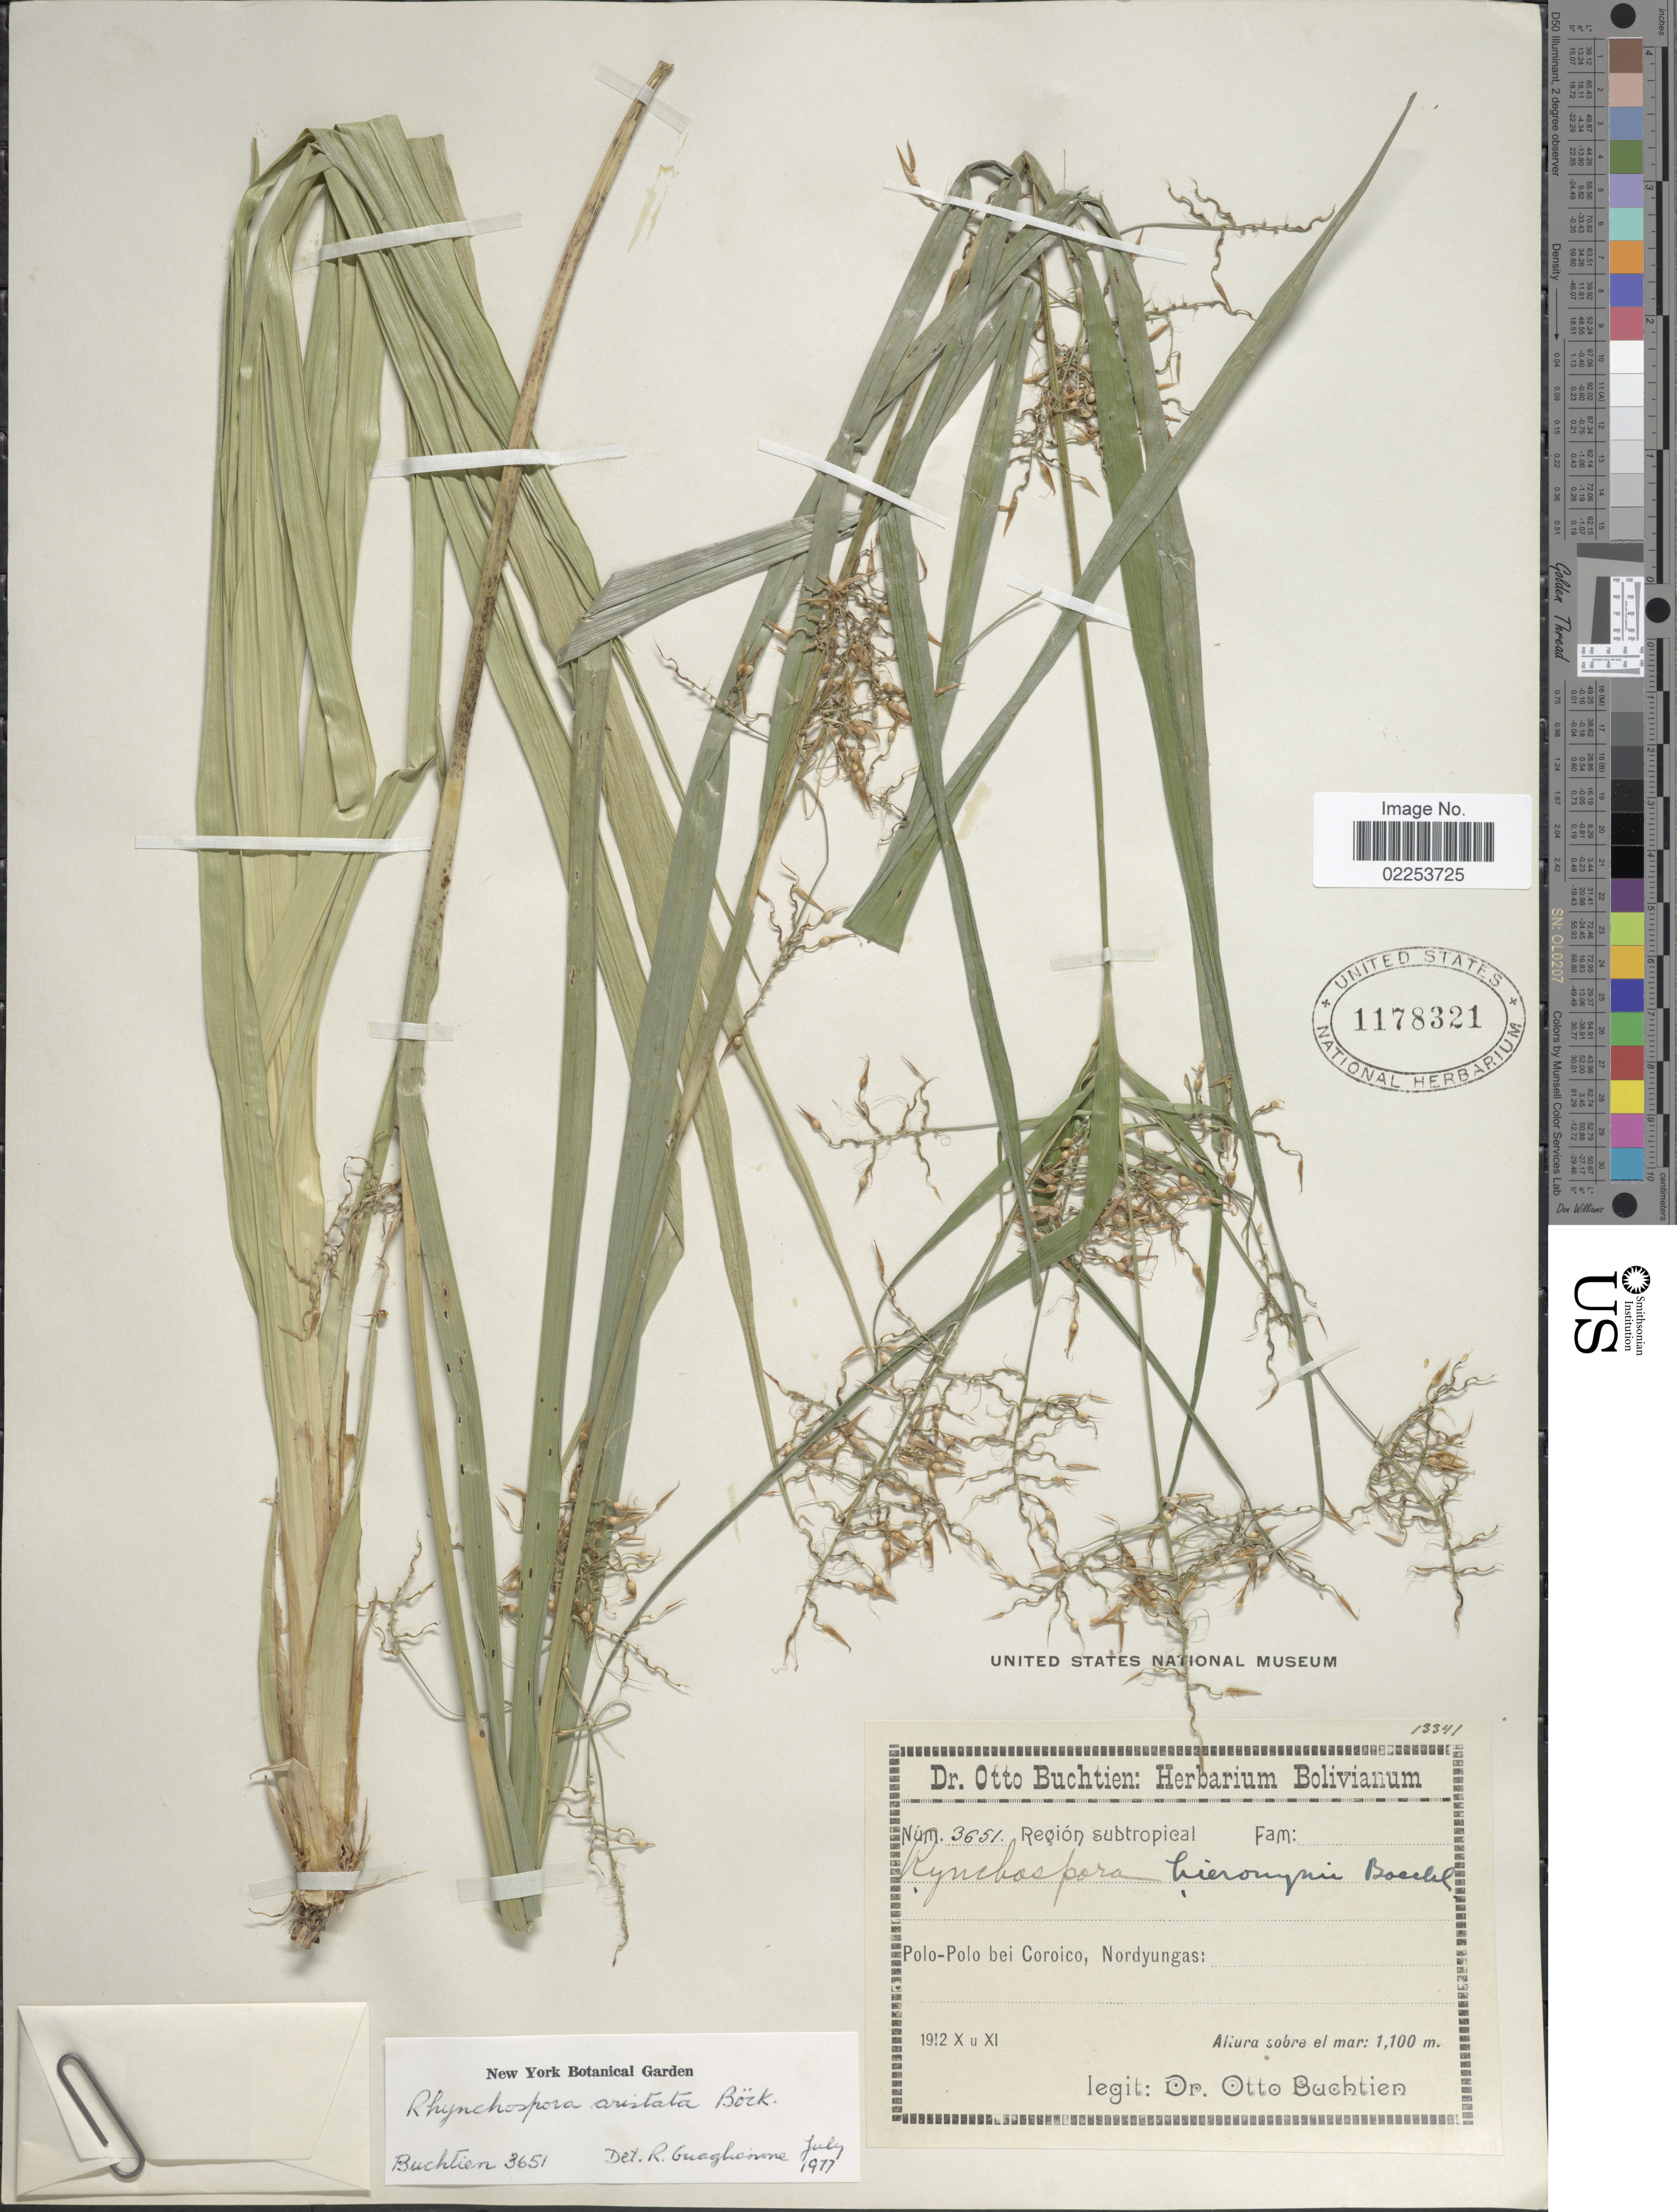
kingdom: Plantae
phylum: Tracheophyta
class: Liliopsida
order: Poales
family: Cyperaceae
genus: Rhynchospora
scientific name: Rhynchospora aristata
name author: Boeckeler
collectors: O. Buchtien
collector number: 3651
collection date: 1912-10/1912-11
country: Bolivia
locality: Polo-Polo bei Coroico, Nordyungas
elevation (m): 1100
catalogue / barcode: US 1178321